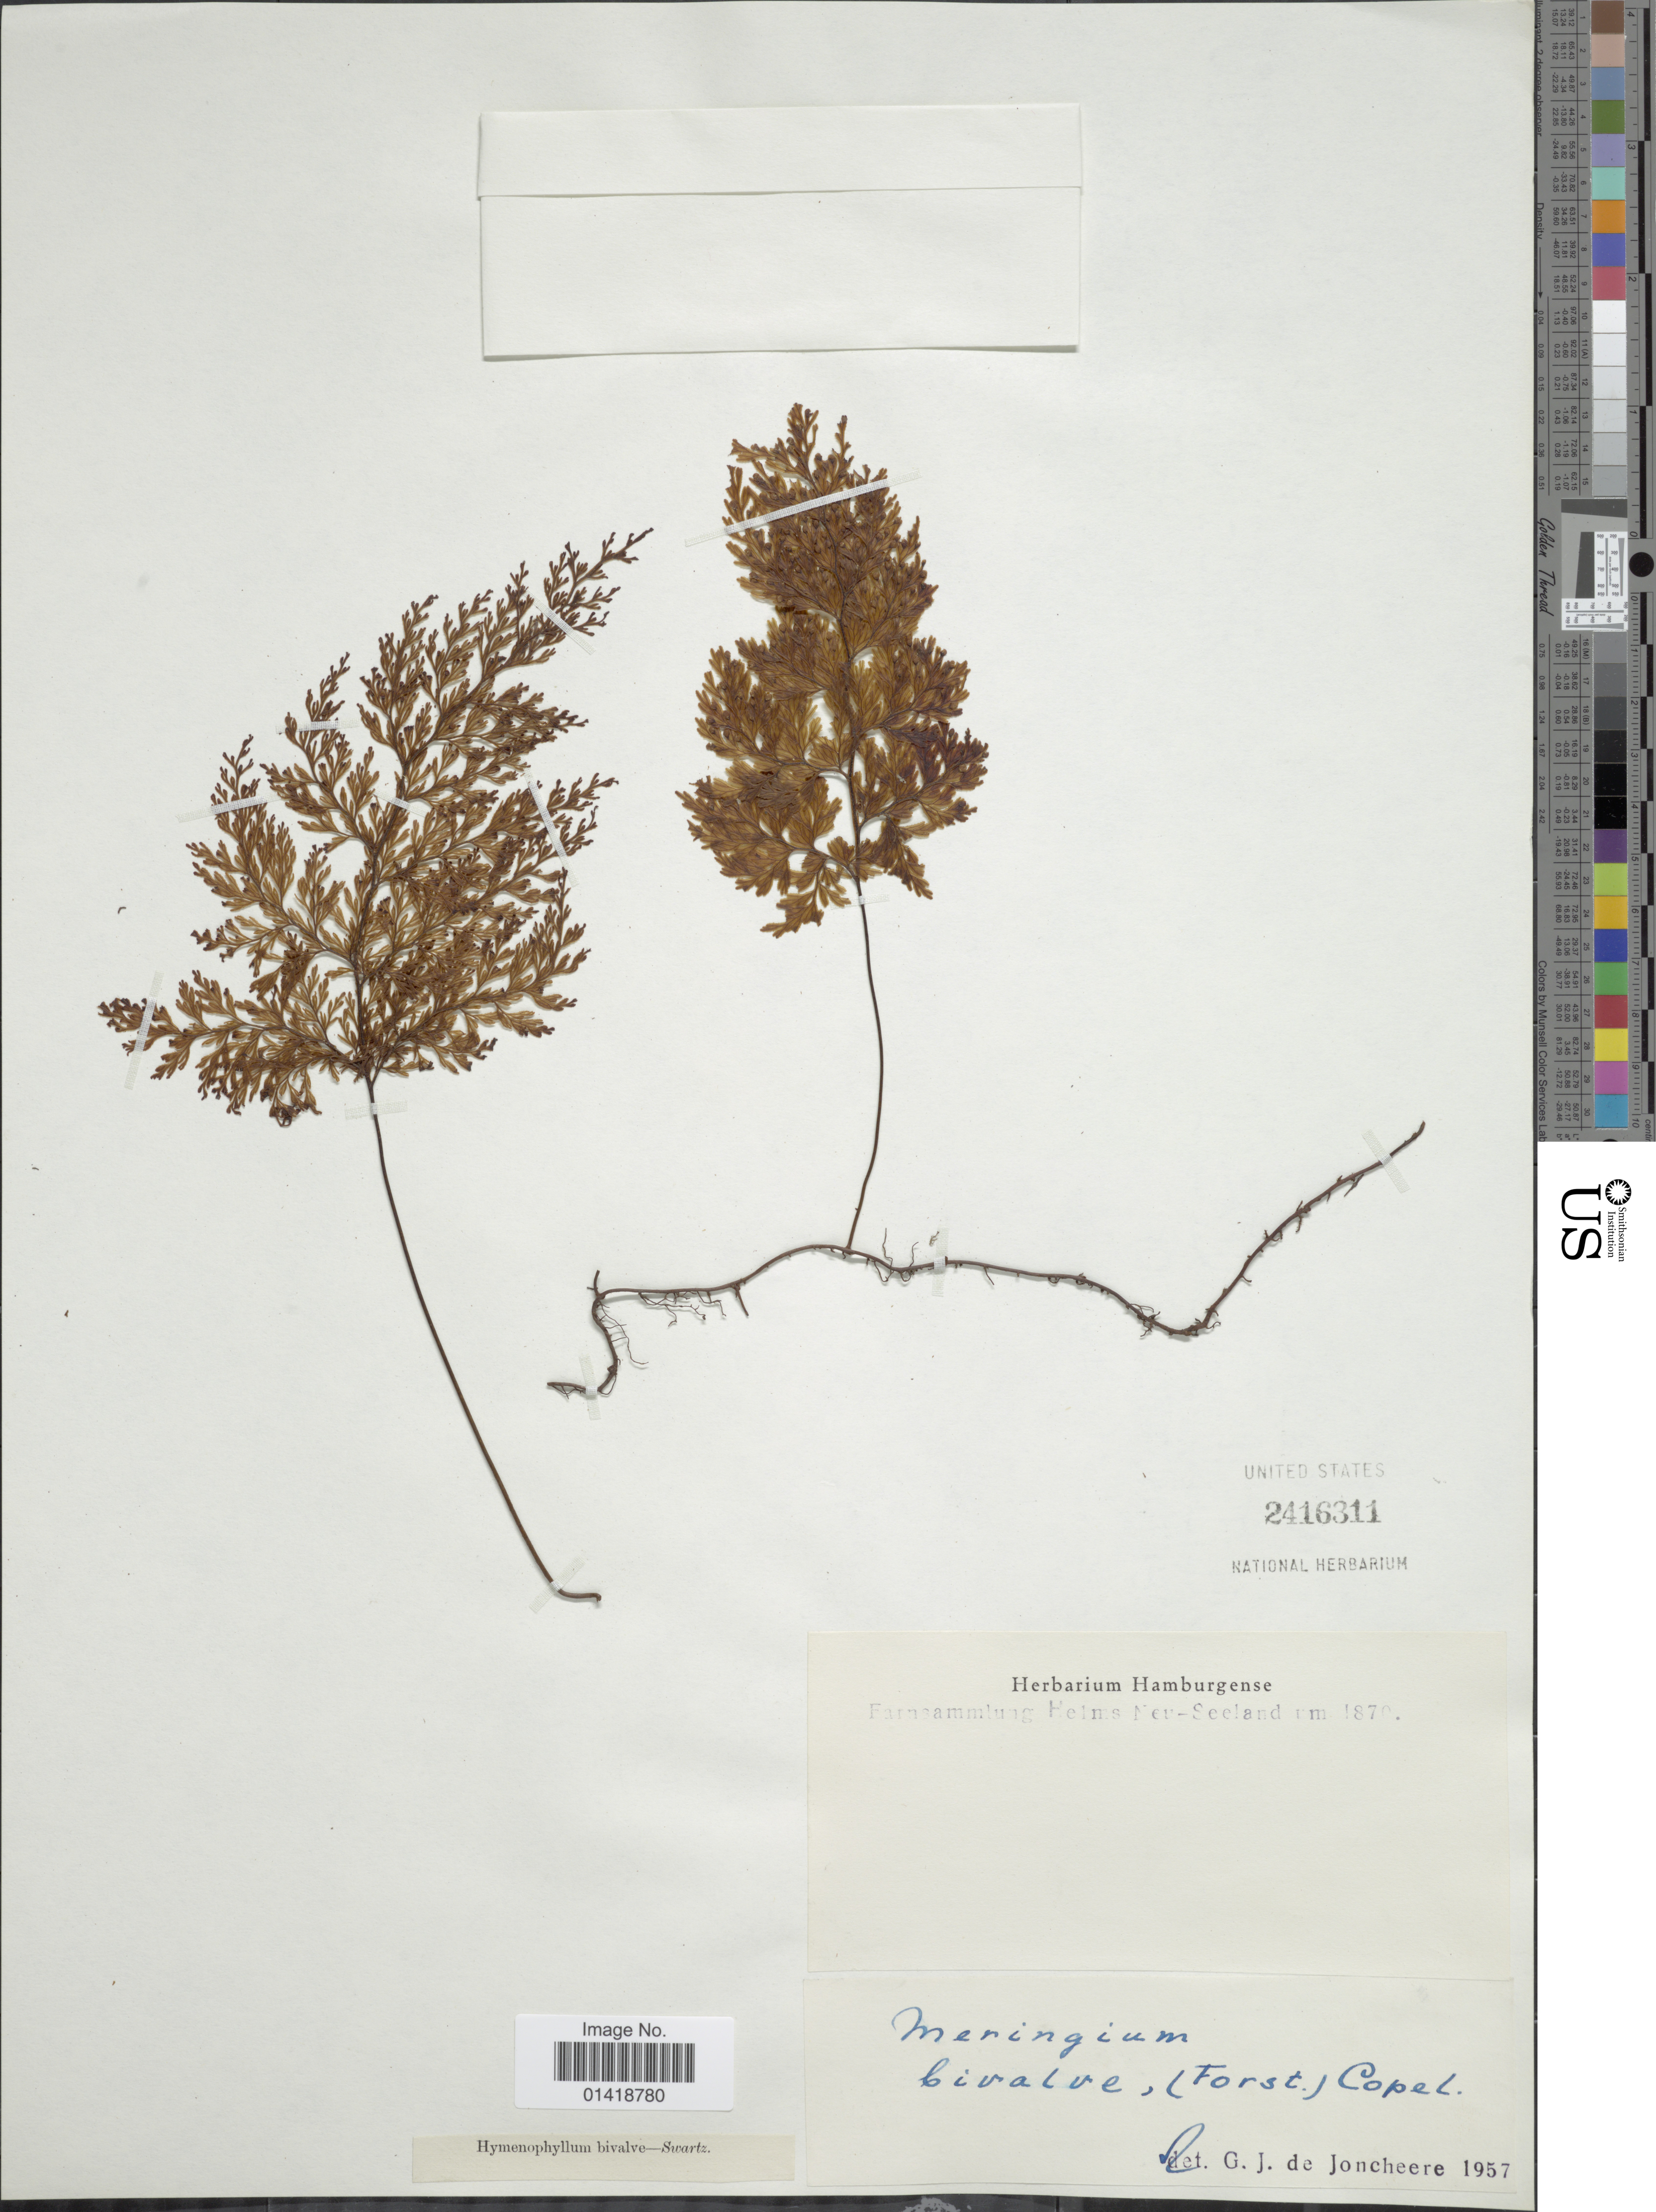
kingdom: Plantae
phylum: Tracheophyta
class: Polypodiopsida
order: Hymenophyllales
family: Hymenophyllaceae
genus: Hymenophyllum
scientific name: Hymenophyllum bivalve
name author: (G. Forst.) Sw.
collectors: F. Helms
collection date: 1870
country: New Zealand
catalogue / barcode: US 2416311